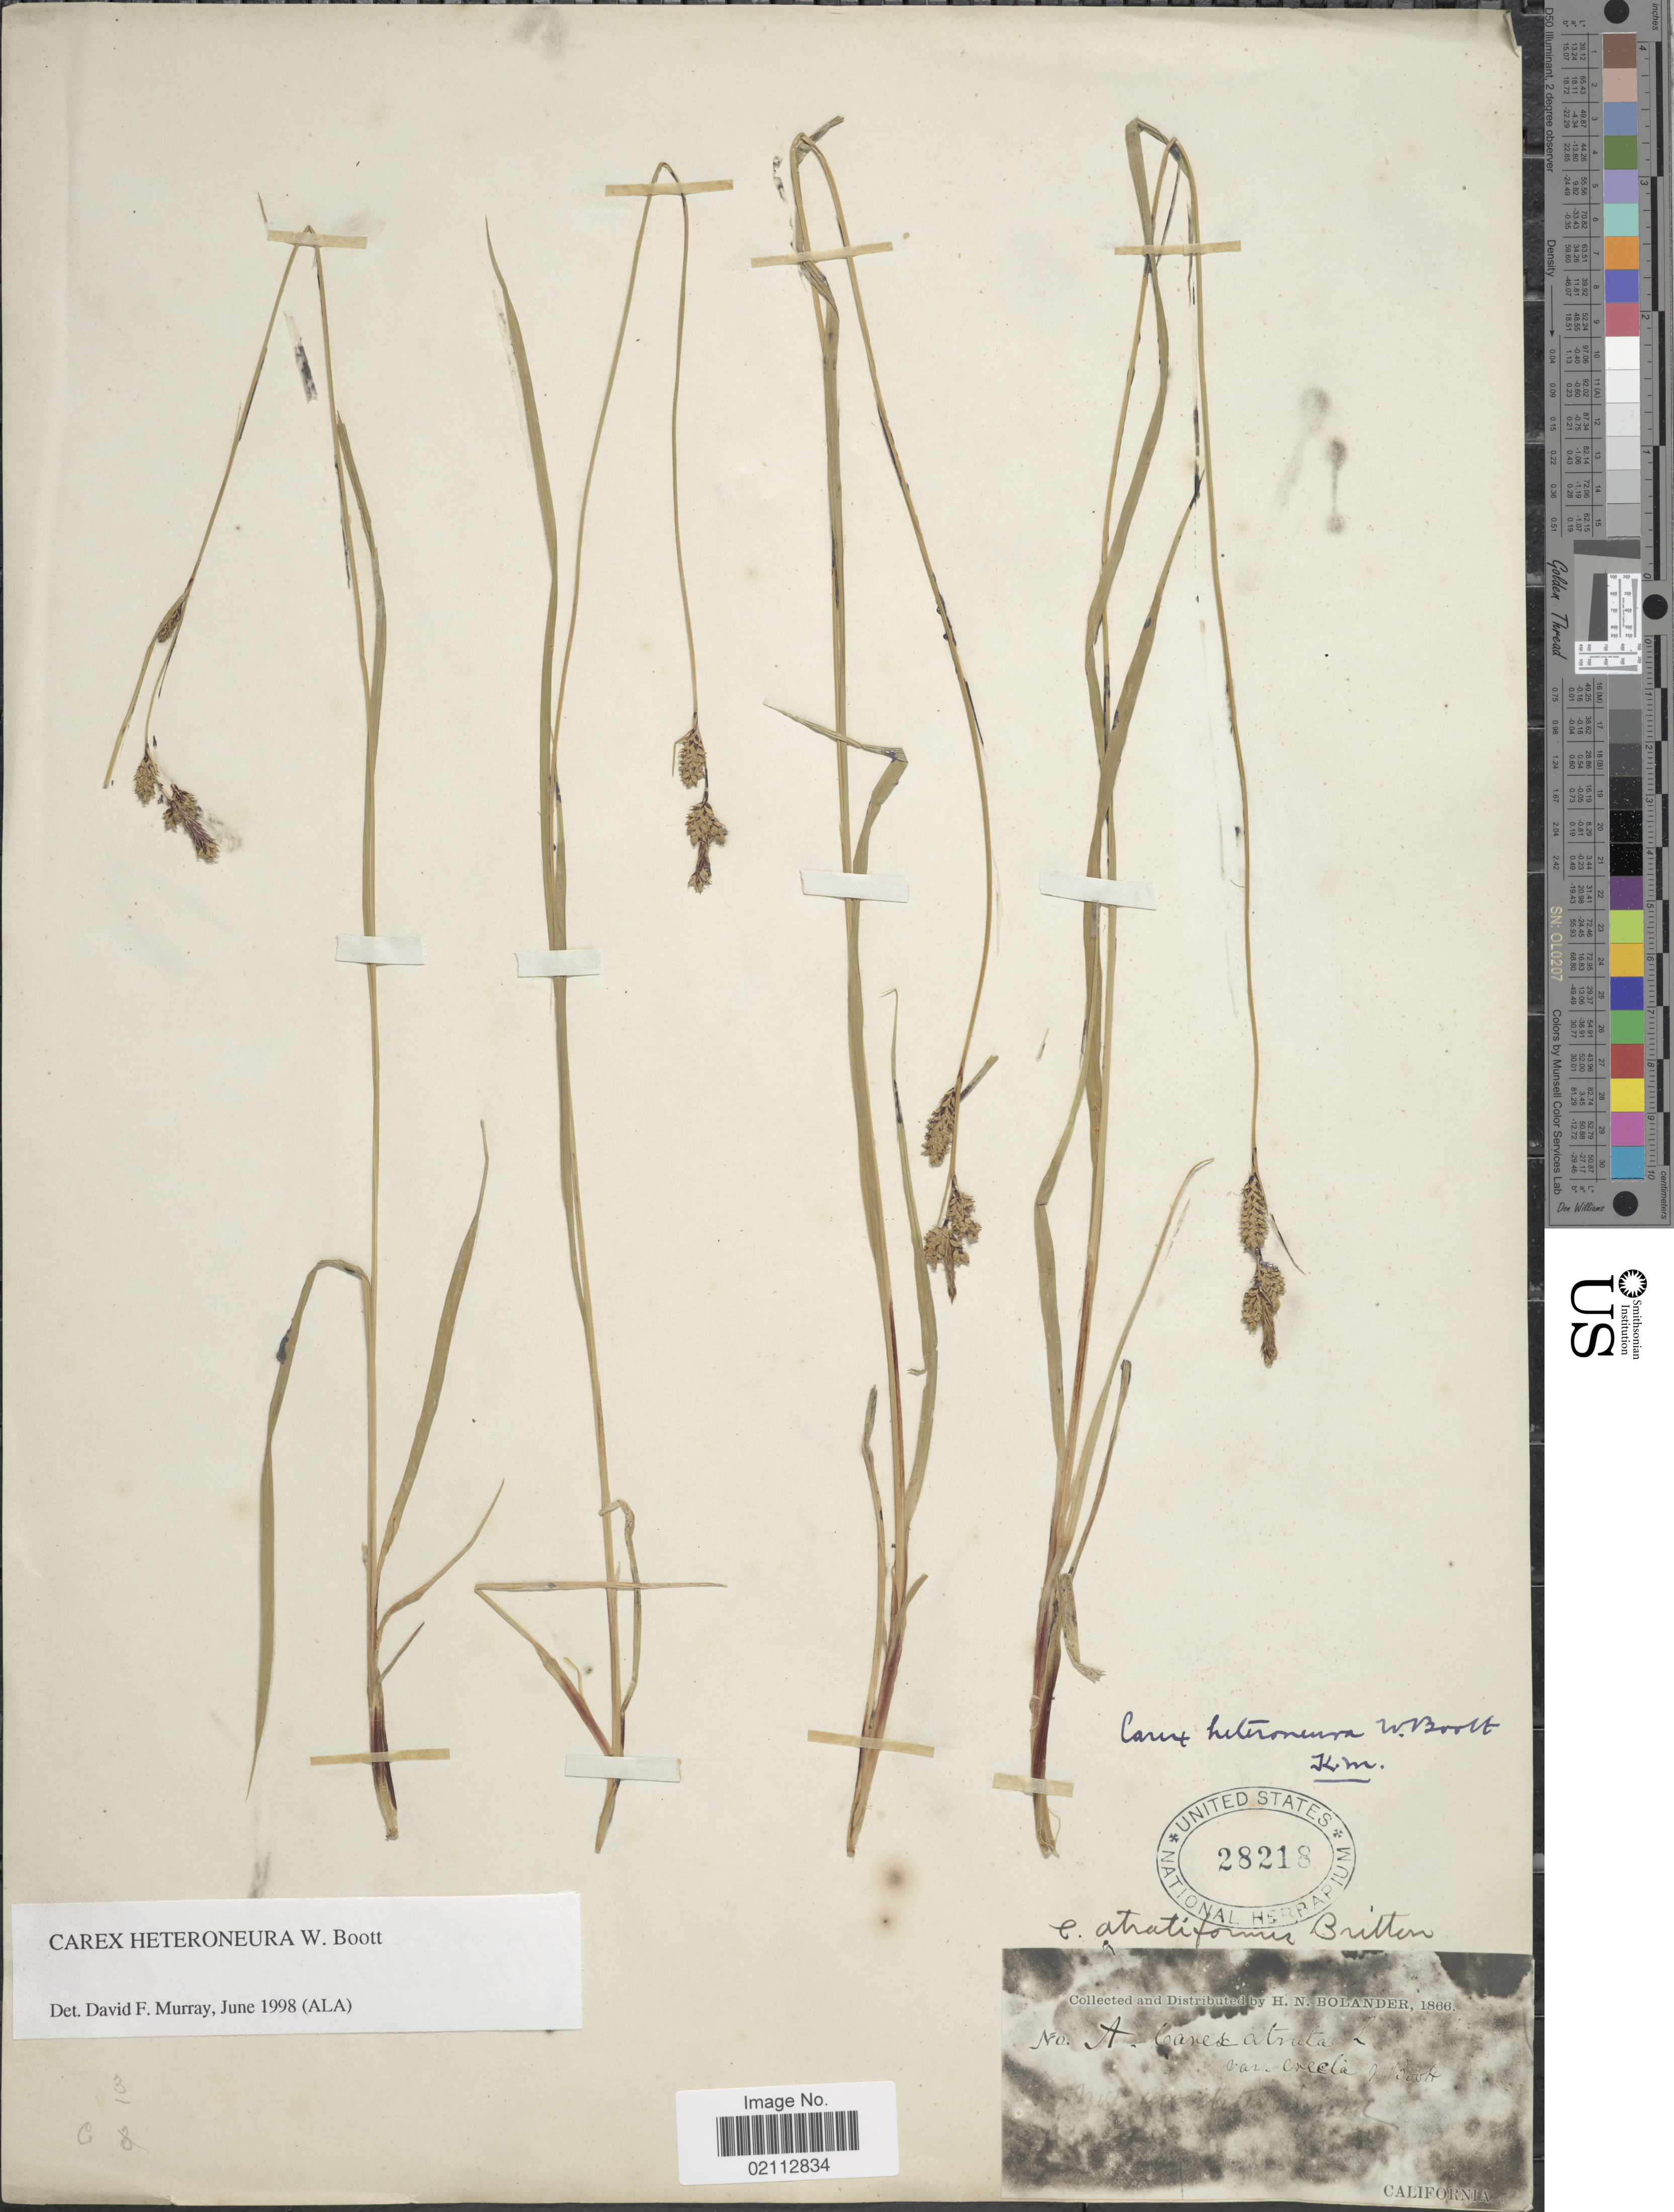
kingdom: Plantae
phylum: Tracheophyta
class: Liliopsida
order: Poales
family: Cyperaceae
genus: Carex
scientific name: Carex heteroneura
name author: S. Watson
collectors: H. Bolander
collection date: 1866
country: United States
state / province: California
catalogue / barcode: US 28218